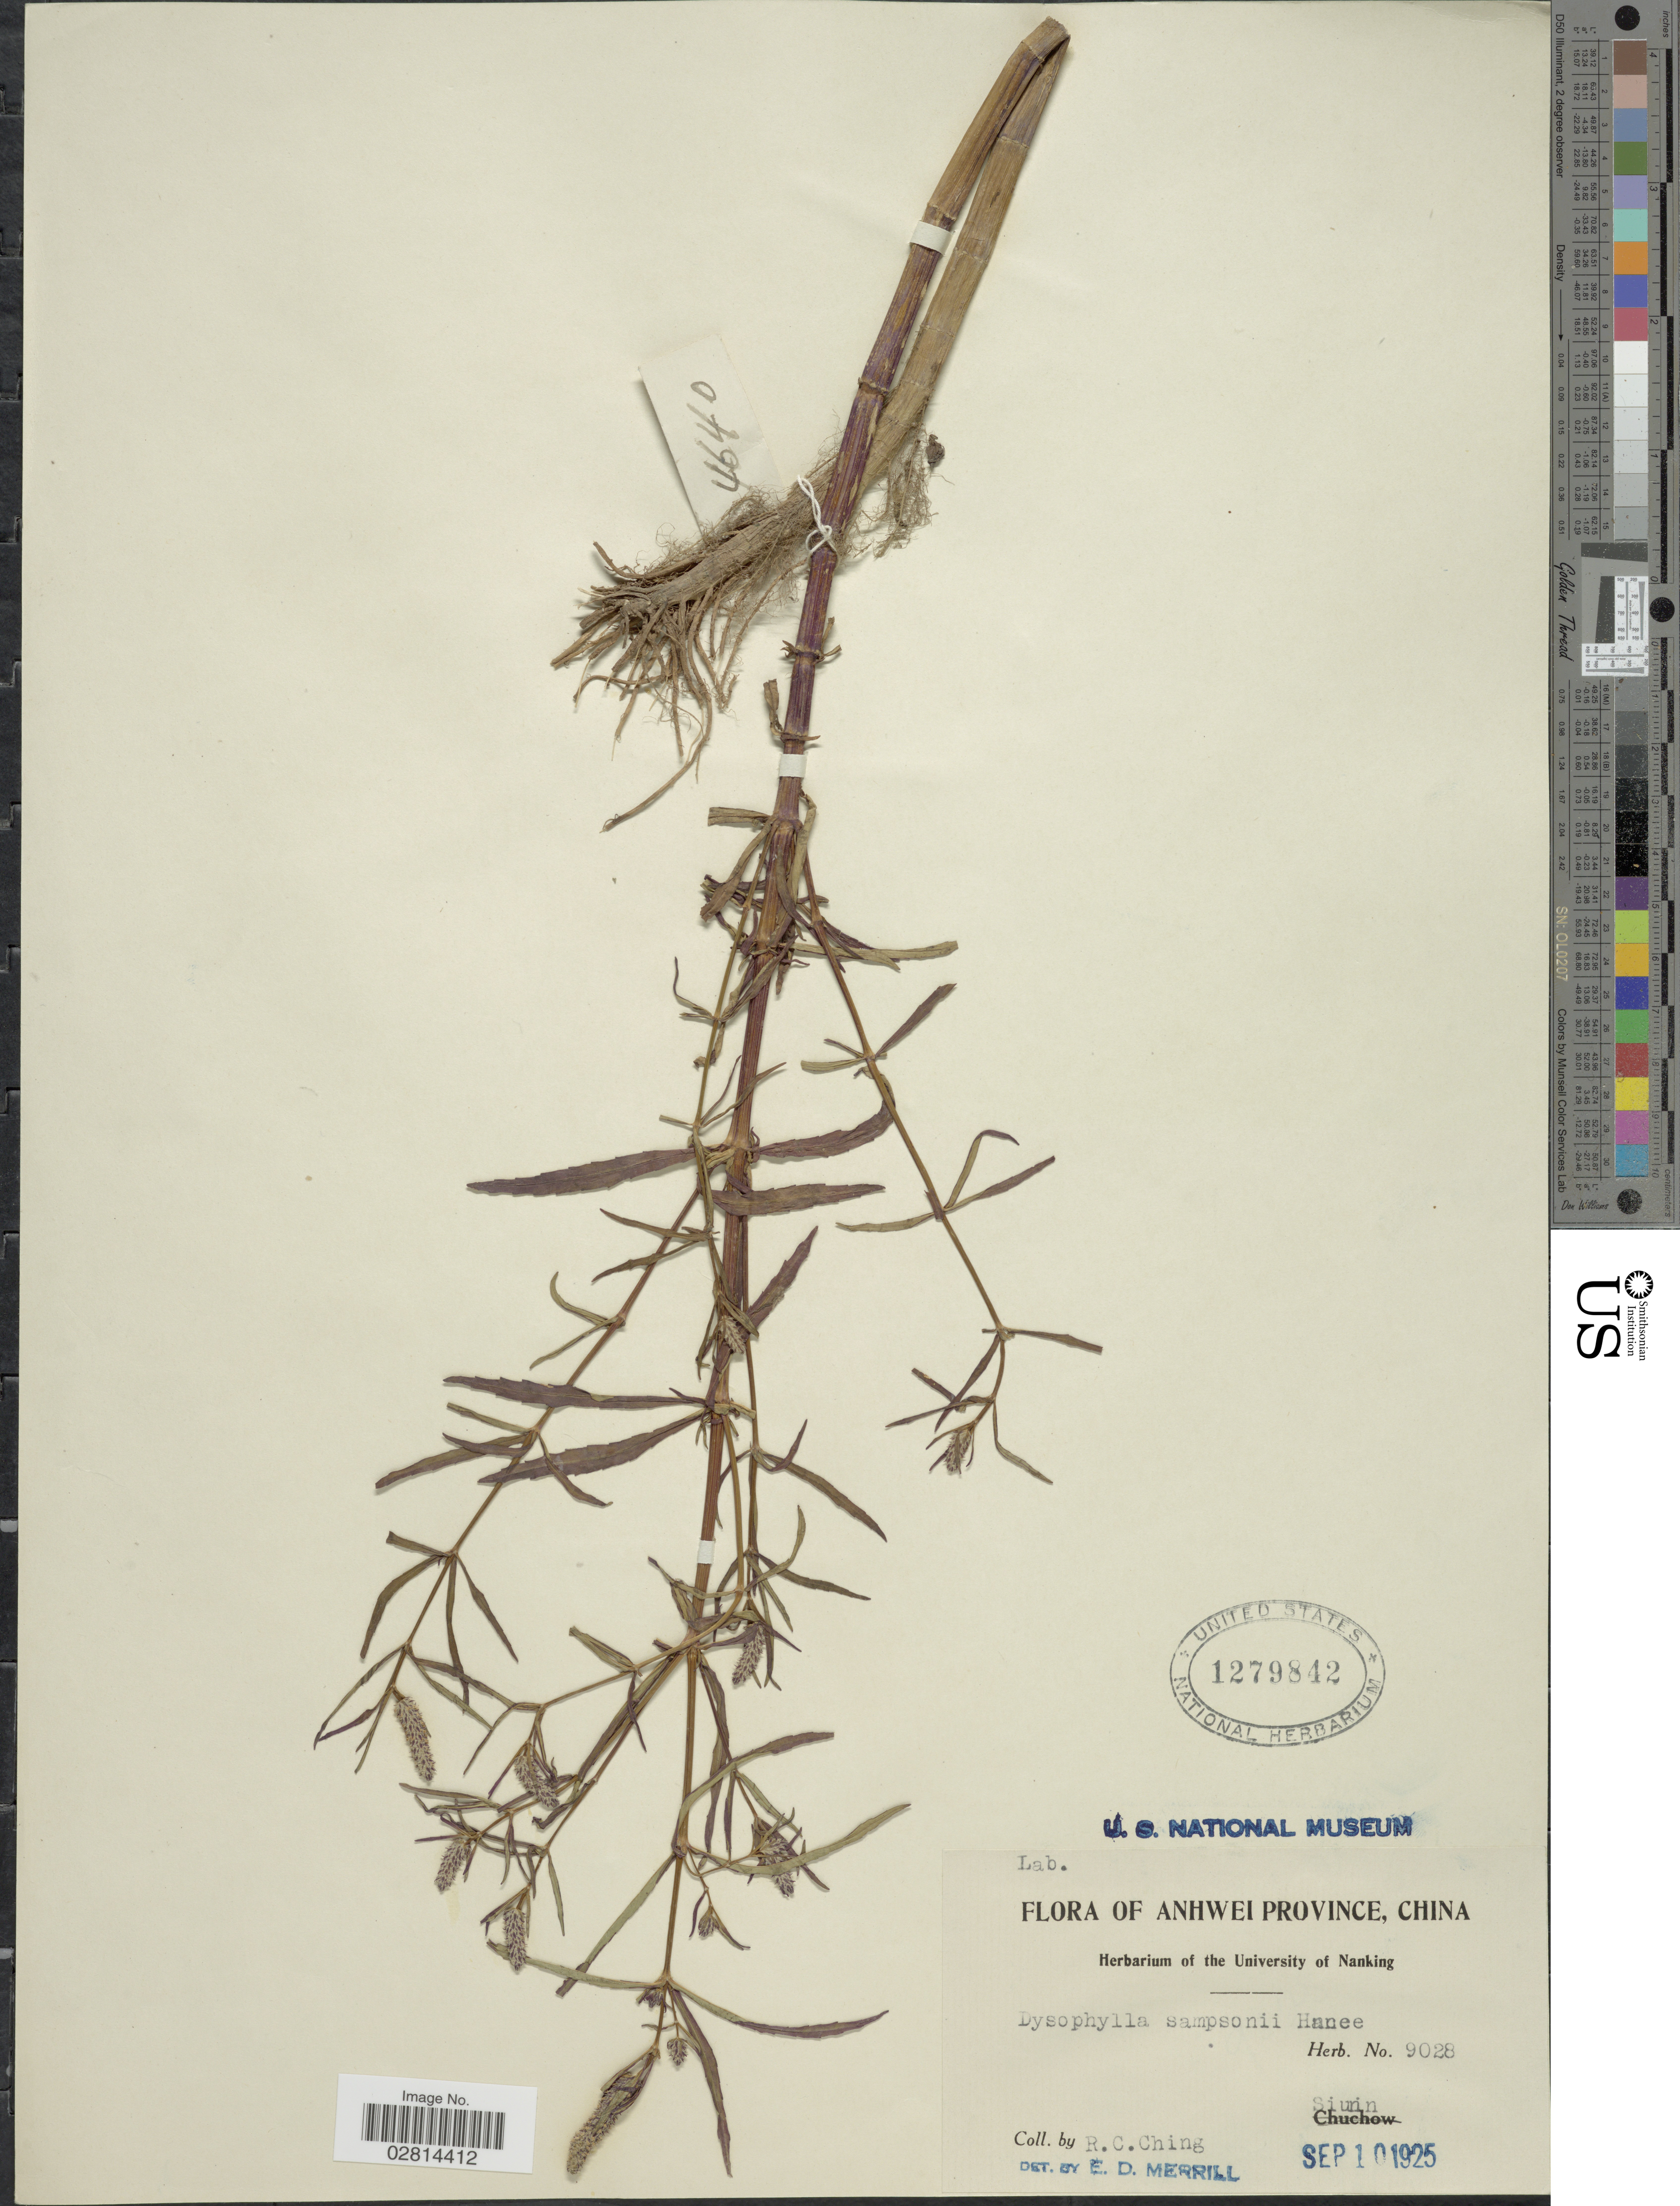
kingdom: Plantae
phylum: Tracheophyta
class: Magnoliopsida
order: Lamiales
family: Lamiaceae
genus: Pogostemon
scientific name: Pogostemon stellatus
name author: (Lour.) Kuntze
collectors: R. C. Ching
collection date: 1925-09-10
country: China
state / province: Anhui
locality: Anhwei Province. Siunin.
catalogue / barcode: US 1279842